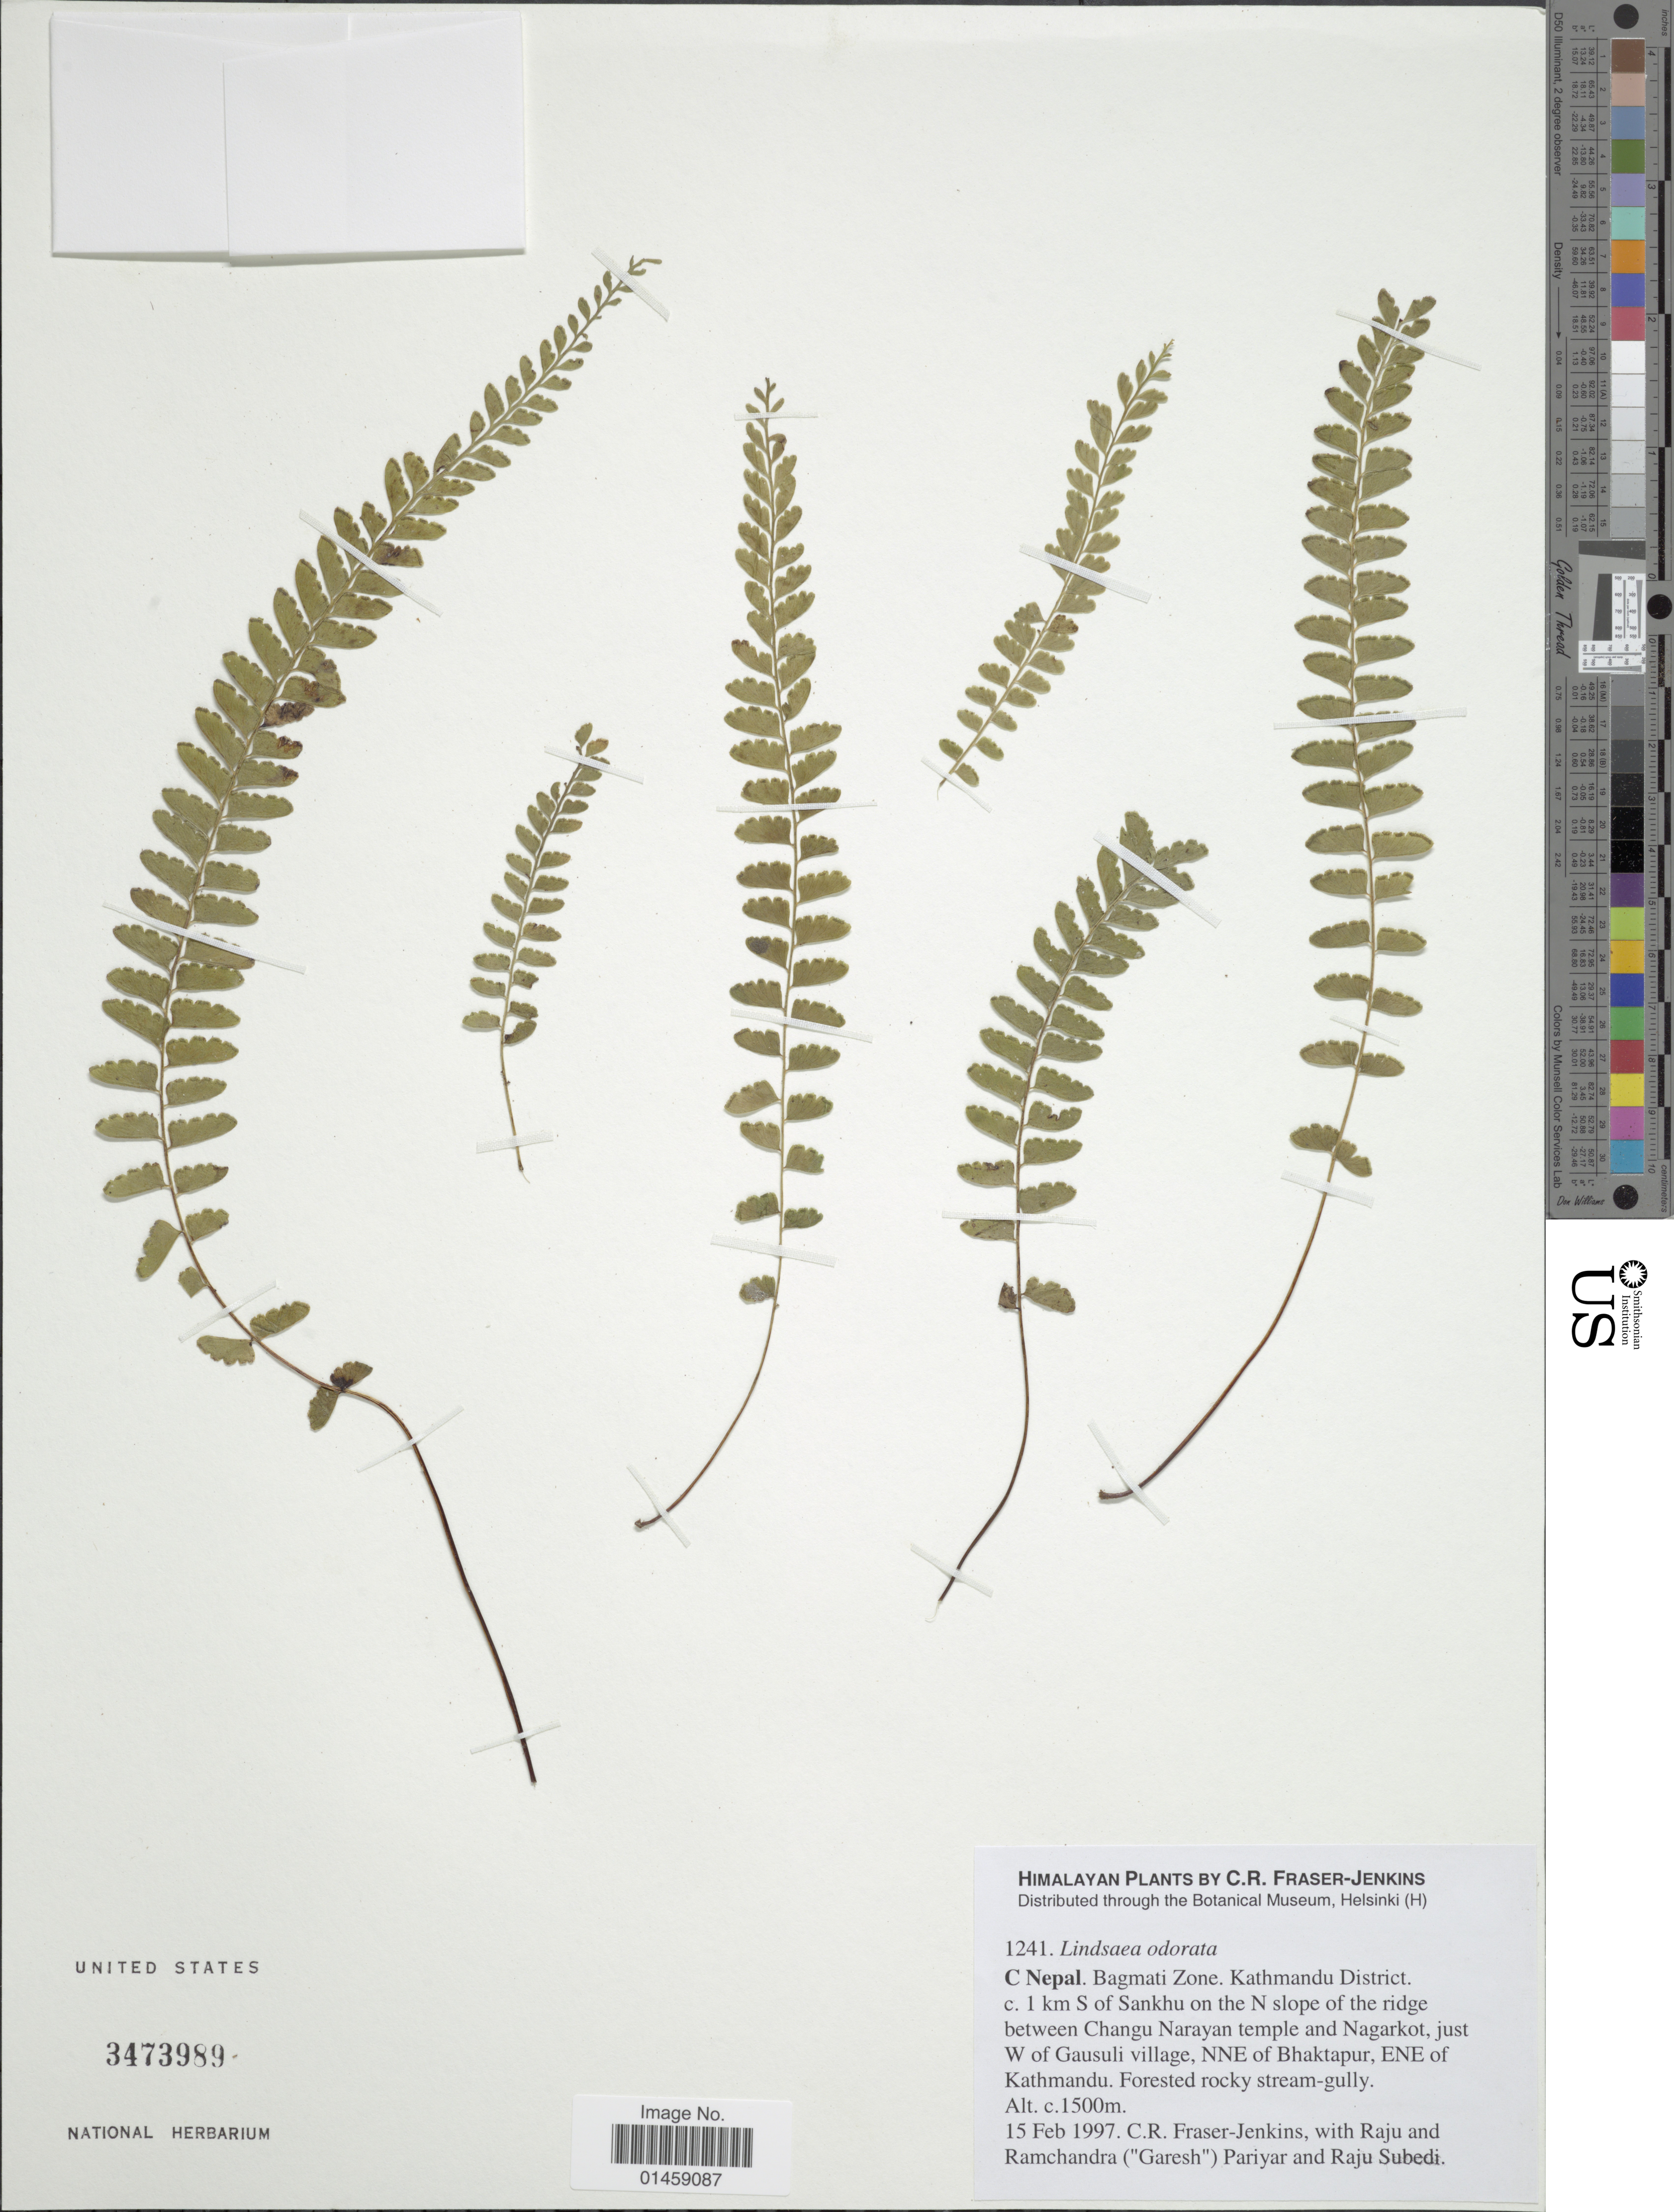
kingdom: Plantae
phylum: Tracheophyta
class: Polypodiopsida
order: Polypodiales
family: Lindsaeaceae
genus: Lindsaea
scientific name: Lindsaea odorata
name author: Roxb.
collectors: C. R. Fraser-Jenkins, G. Pariyar, R. Pariyar & R. Subedi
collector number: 1241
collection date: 1997-02-15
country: Nepal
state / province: Bagmati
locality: Himalayan Plants. C. Nepal. Bagmati Zone. Kathmandu District. 1 km S of Sankhu on the N slope of the ridge between Changu Narayan temple and Nagarkot, just W of Gausuli village, NNE of Bhaktapur, ENE of Kathmandu.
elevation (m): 1500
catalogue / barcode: US 3473989